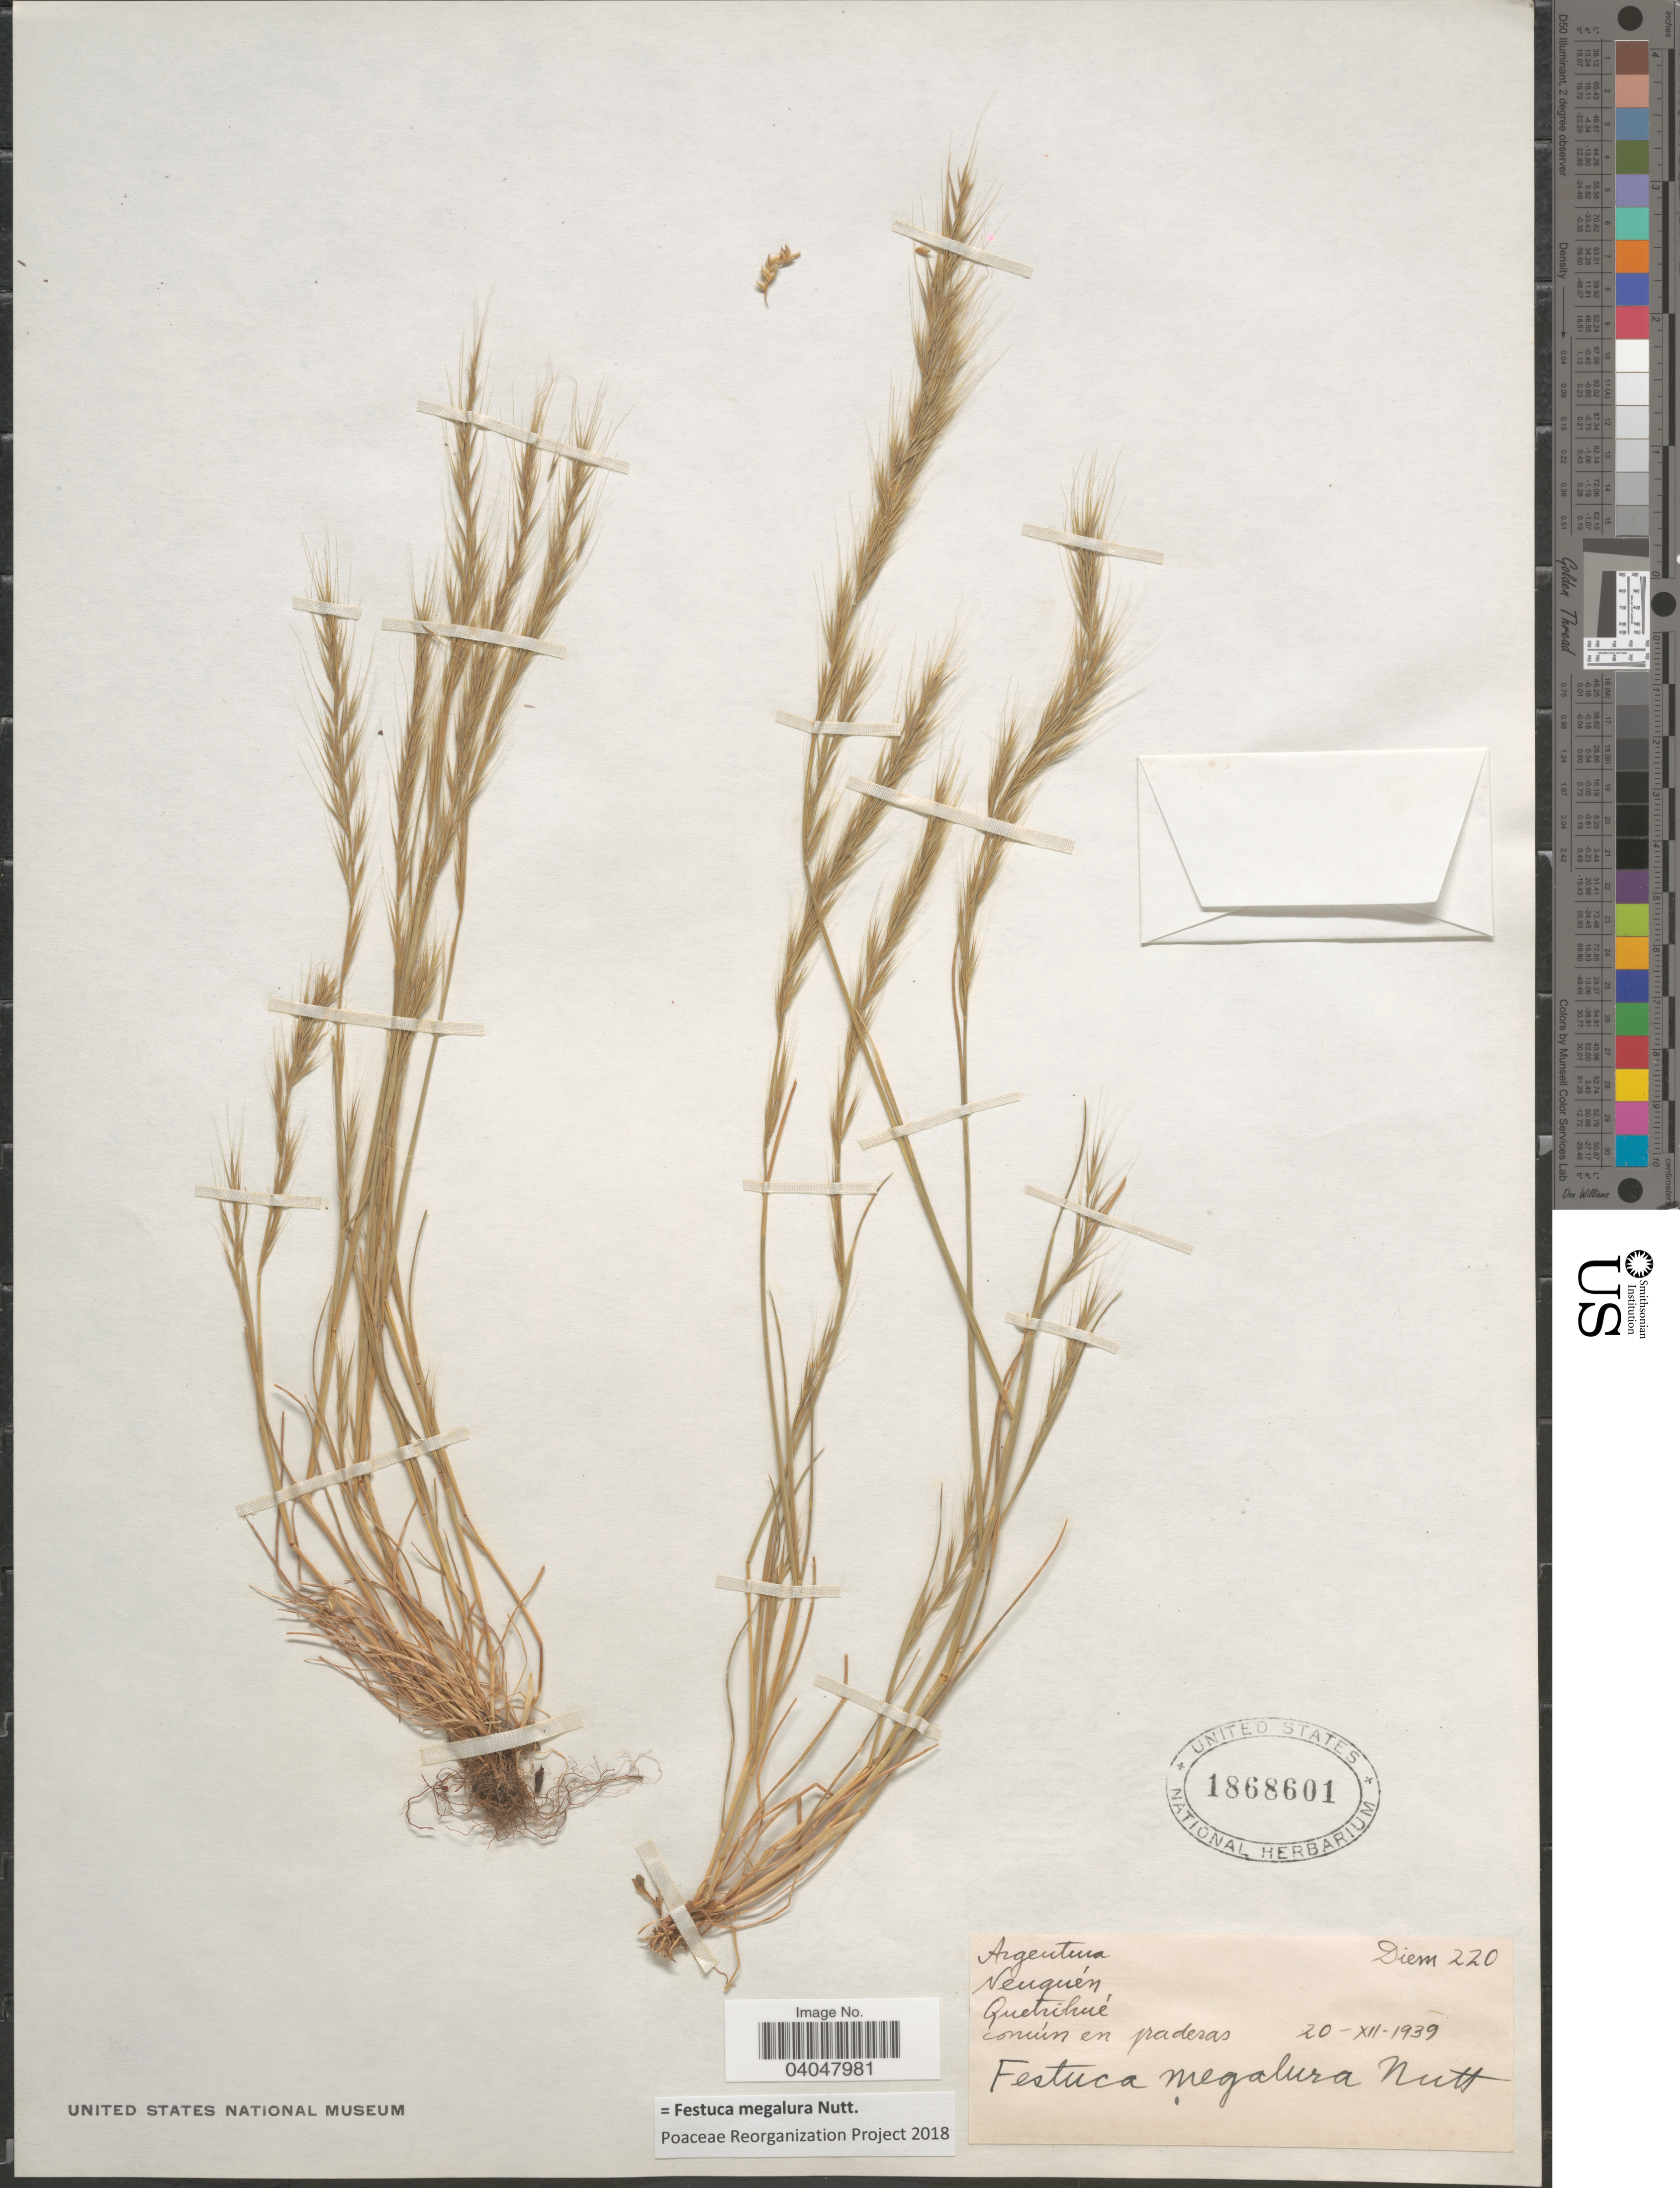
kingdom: Plantae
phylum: Tracheophyta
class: Liliopsida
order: Poales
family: Poaceae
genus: Festuca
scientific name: Festuca megalura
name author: Nutt.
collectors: Diem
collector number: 220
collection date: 1939-12-20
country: Argentina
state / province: Neuquen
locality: Quetrihué.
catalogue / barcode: US 1868601